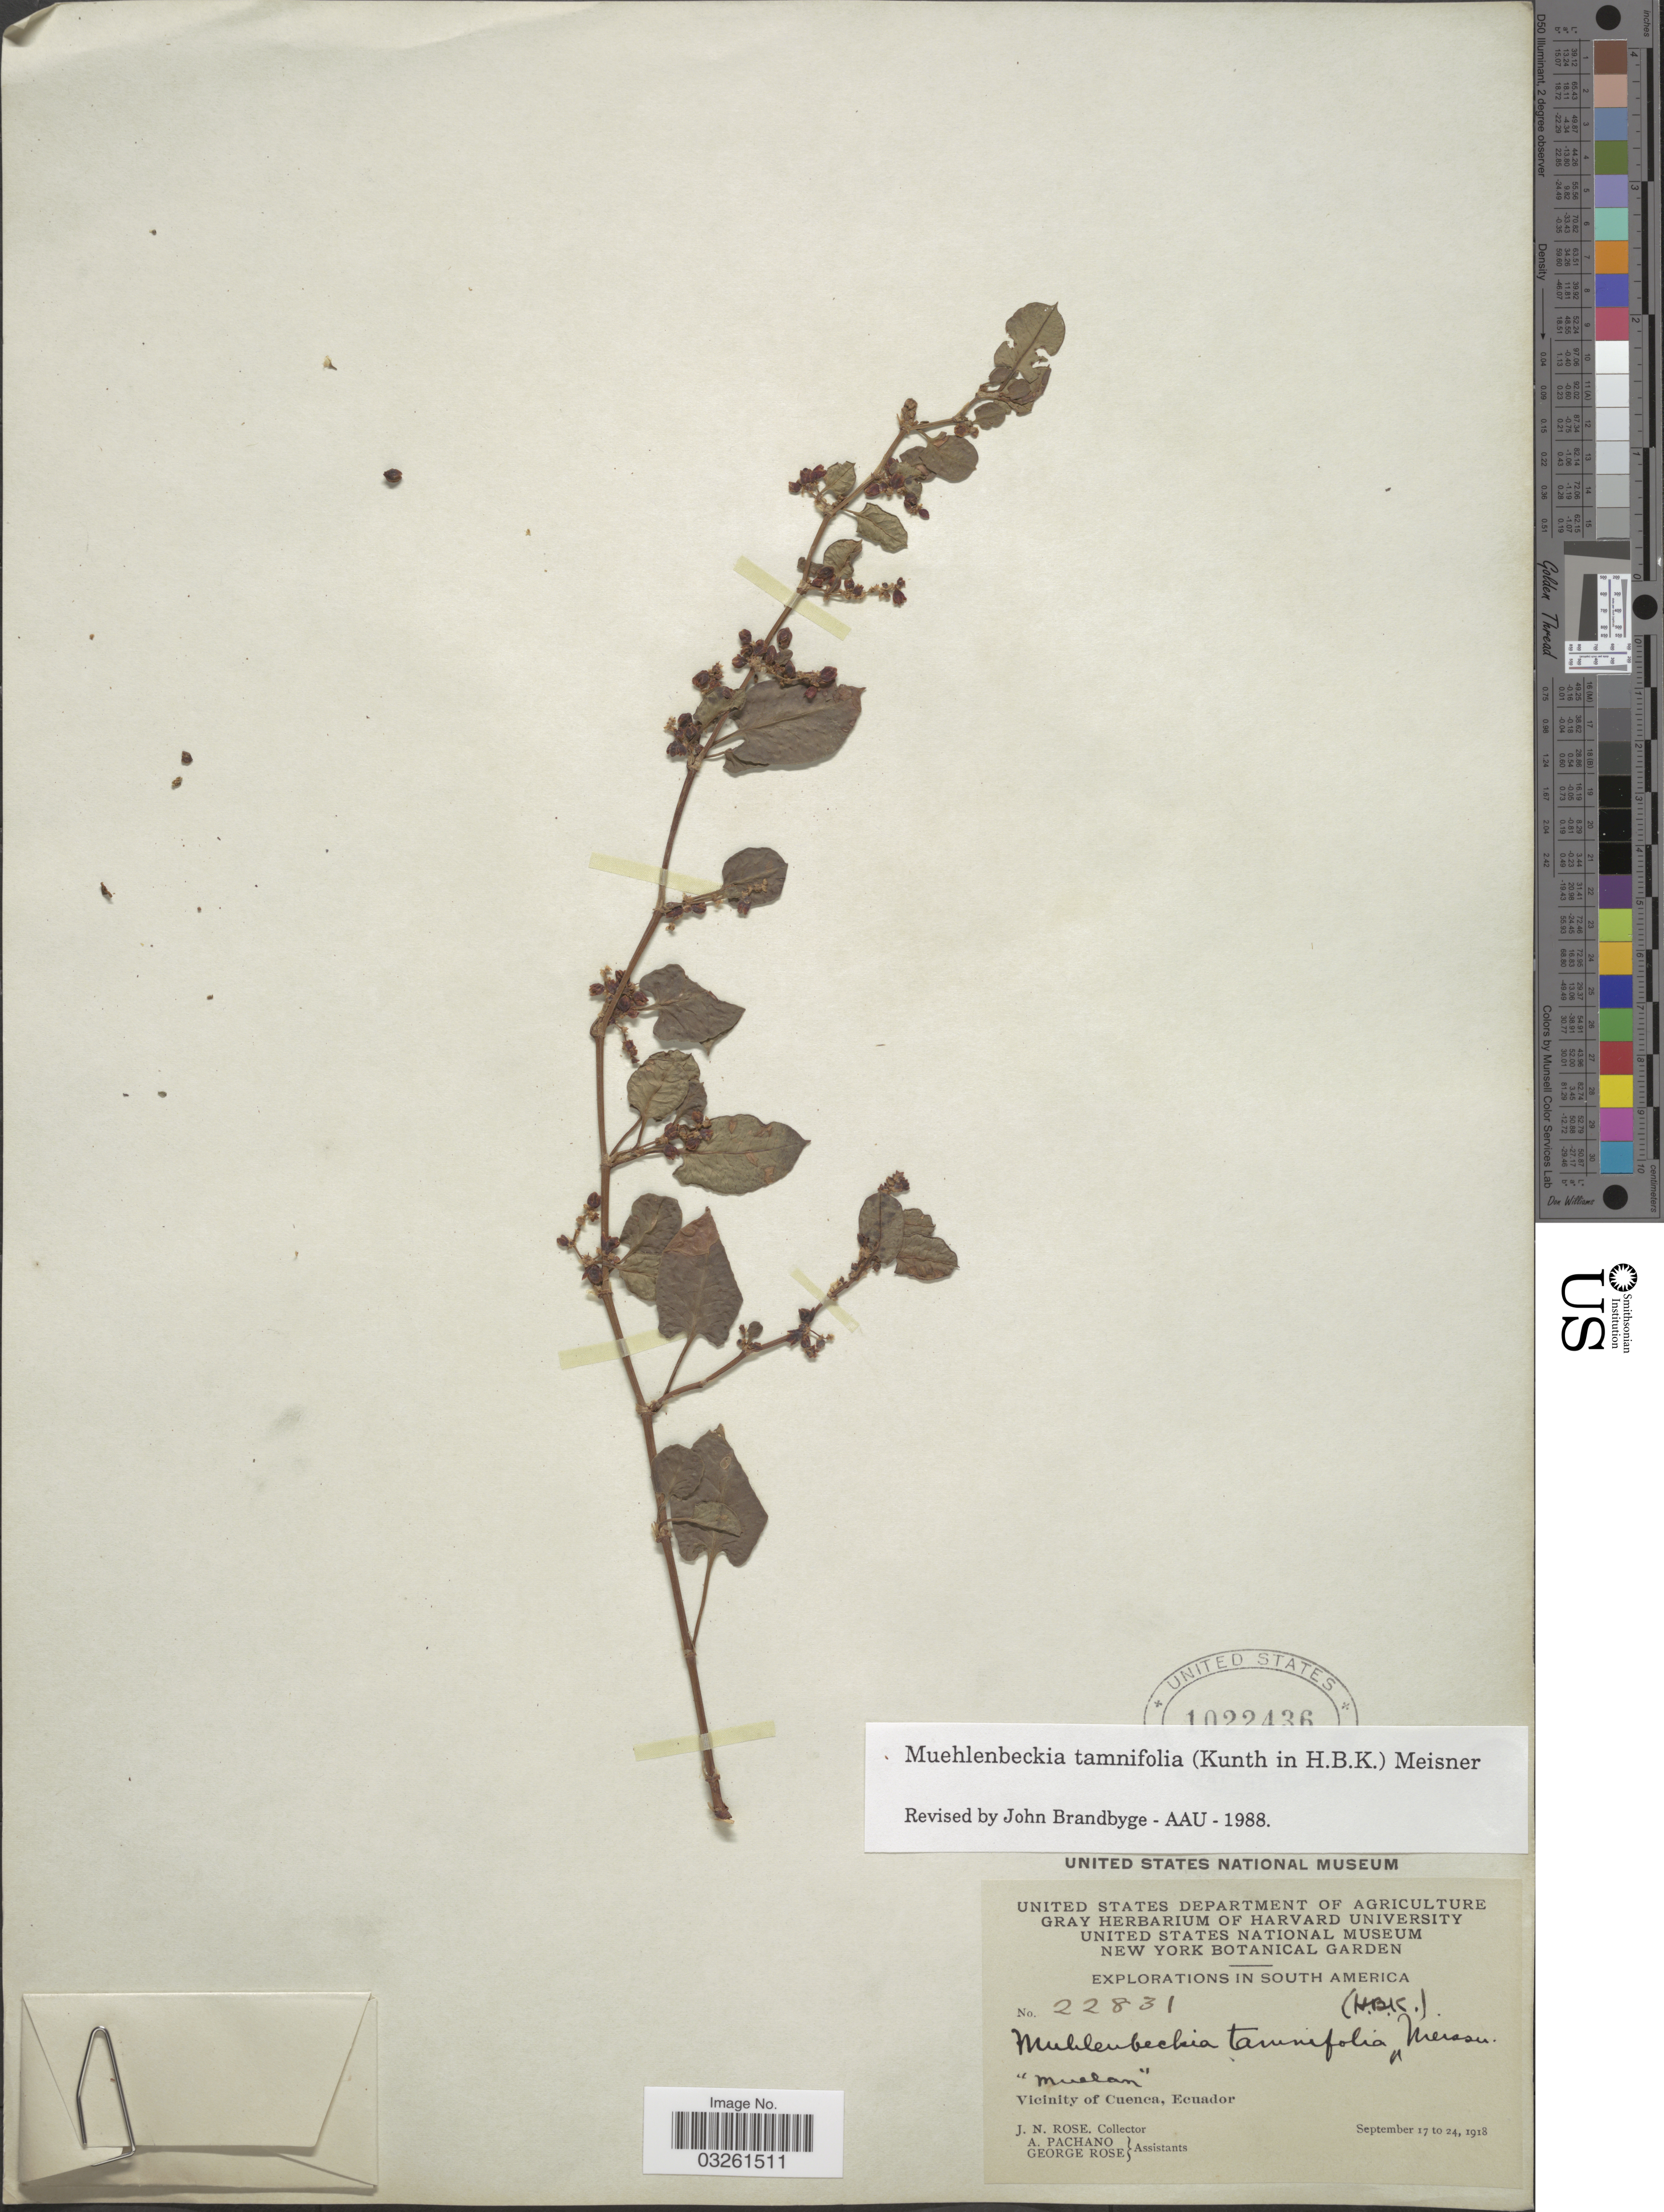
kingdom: Plantae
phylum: Tracheophyta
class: Magnoliopsida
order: Caryophyllales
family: Polygonaceae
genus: Muehlenbeckia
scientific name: Muehlenbeckia tamnifolia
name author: (Kunth) Meisn.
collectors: J. N. Rose, A. Pachano & G. Rose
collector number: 22831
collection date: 1918-09-17/1918-09-24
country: Ecuador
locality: Cuenca.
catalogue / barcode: US 1024436